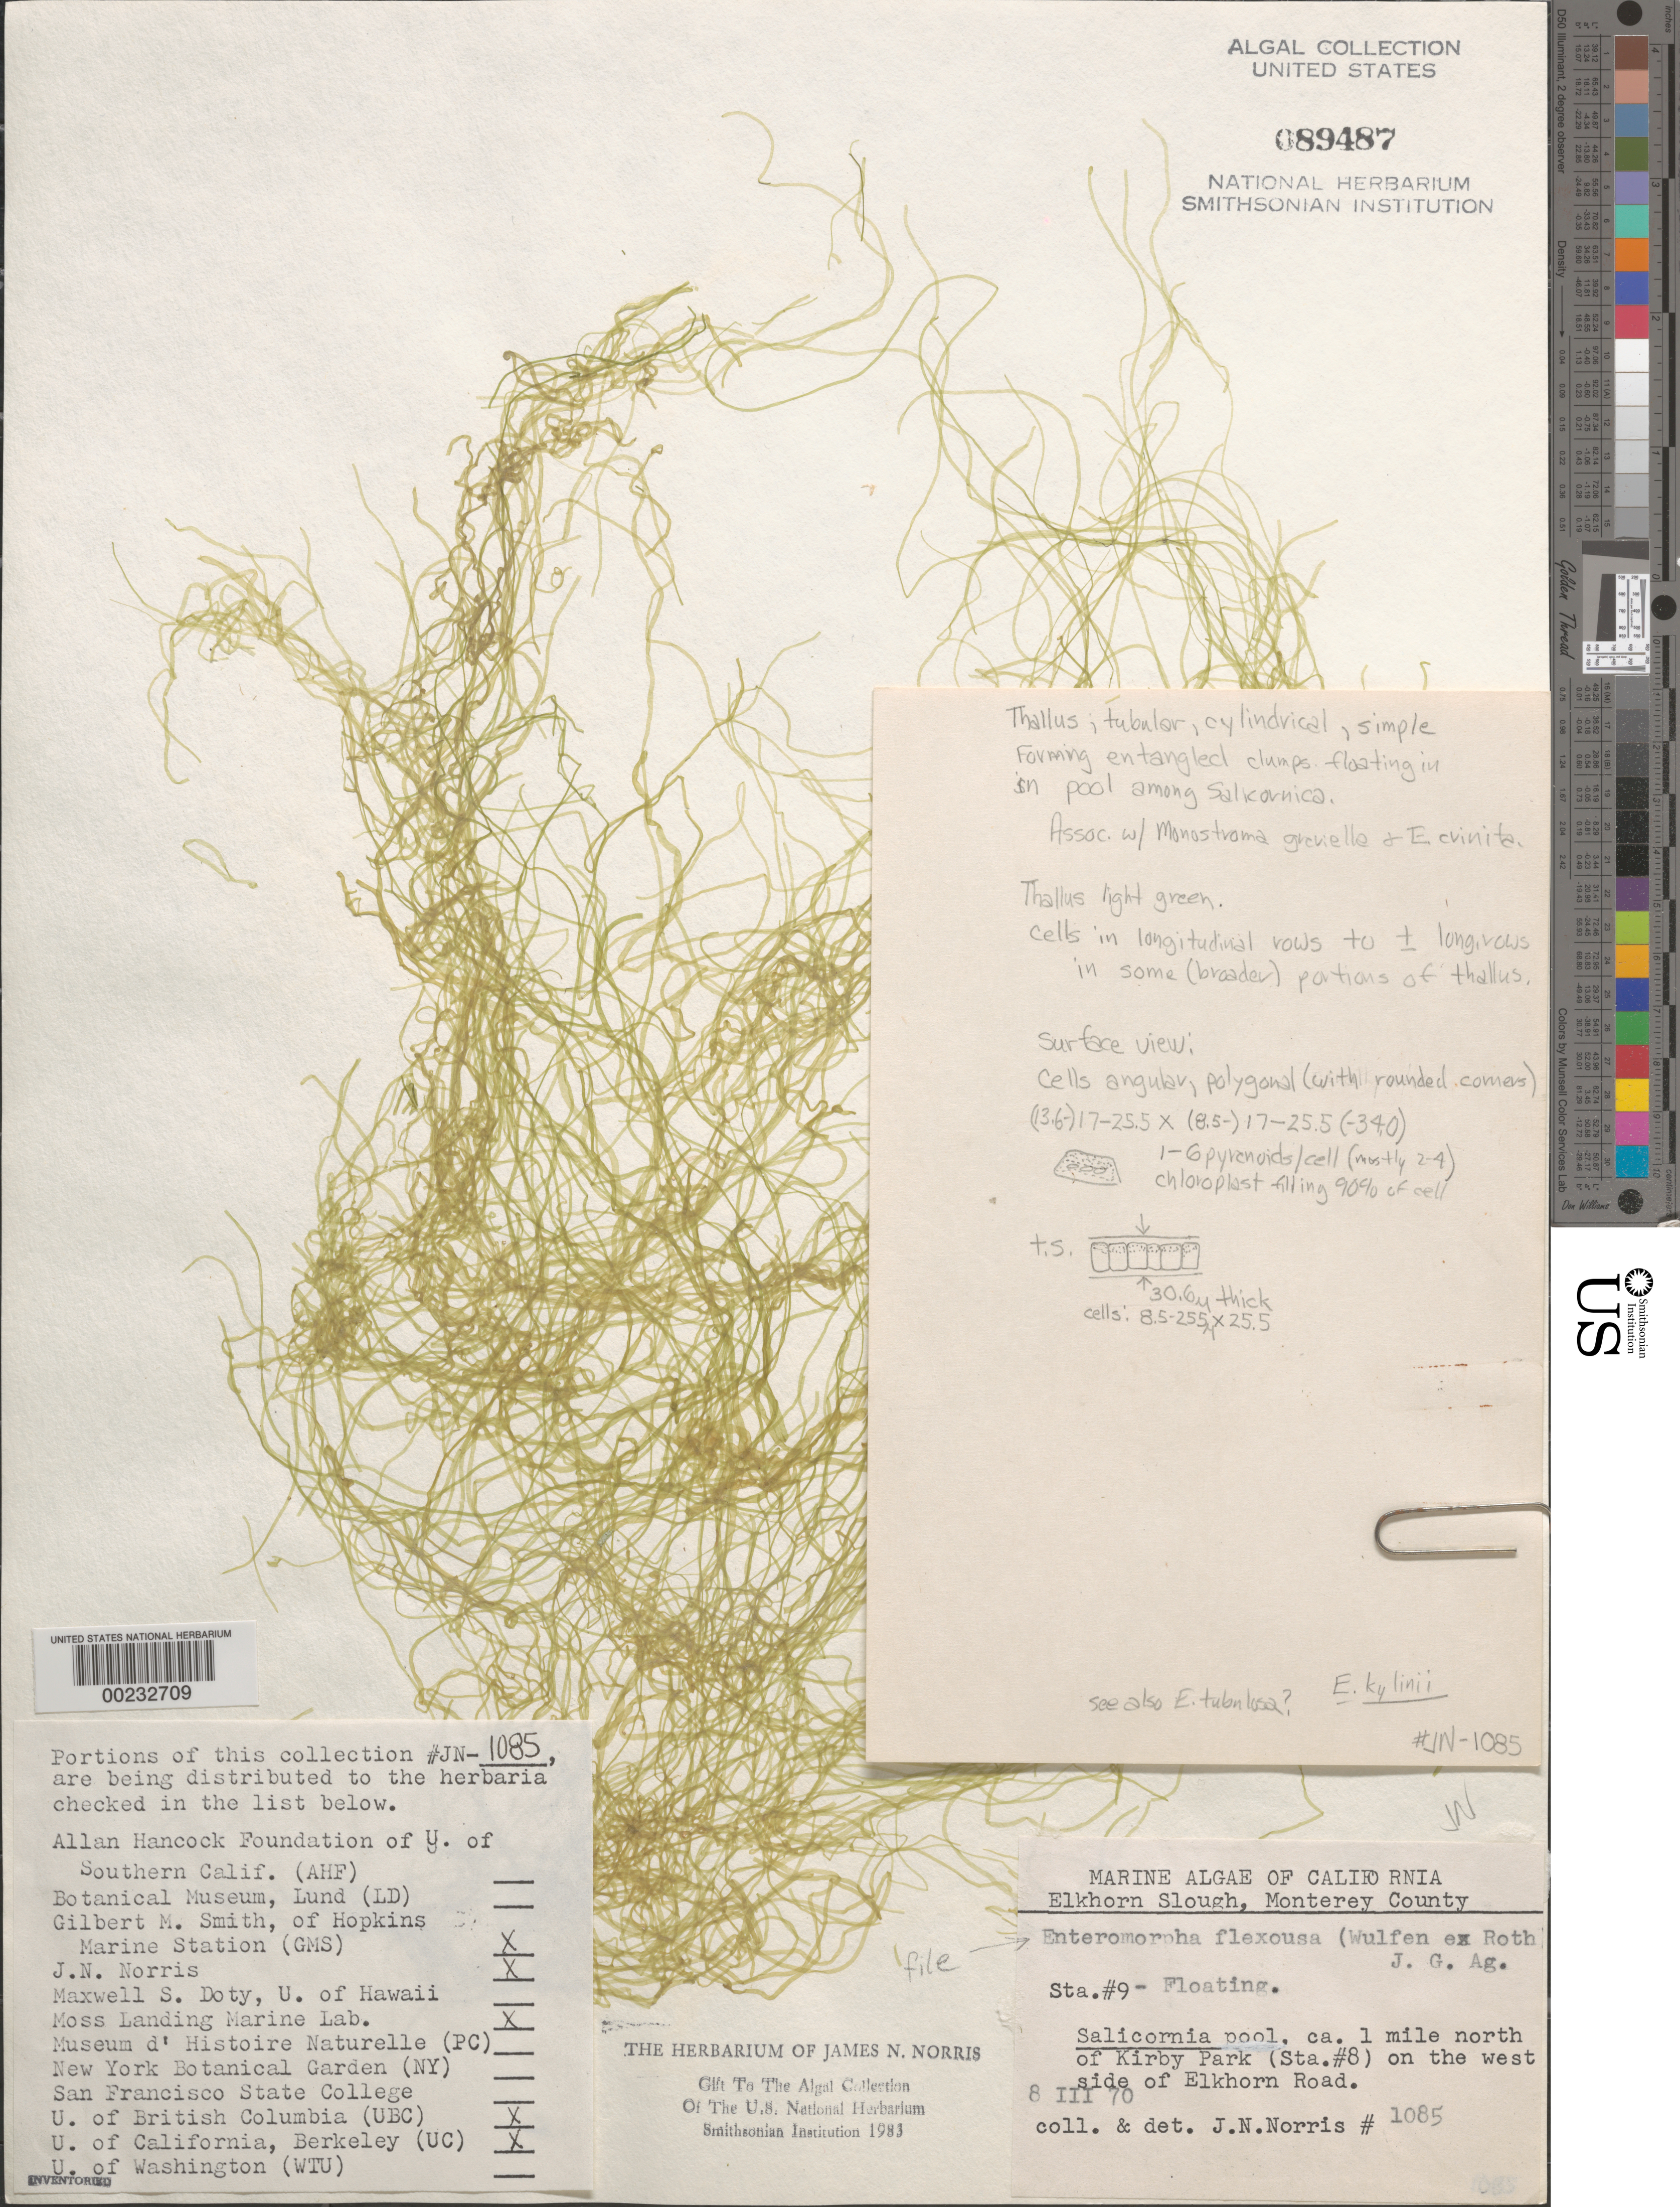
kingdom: Plantae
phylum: Chlorophyta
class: Ulvophyceae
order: Ulvales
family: Ulvaceae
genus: Ulva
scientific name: Ulva flexuosa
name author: Wulfen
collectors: J. N. Norris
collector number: JN-1085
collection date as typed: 08 Mar 1970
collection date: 1970-03-08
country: United States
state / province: California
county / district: Monterey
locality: Elkhorn Slough, ca. 1 mile north of Kirby Park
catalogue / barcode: US 89487